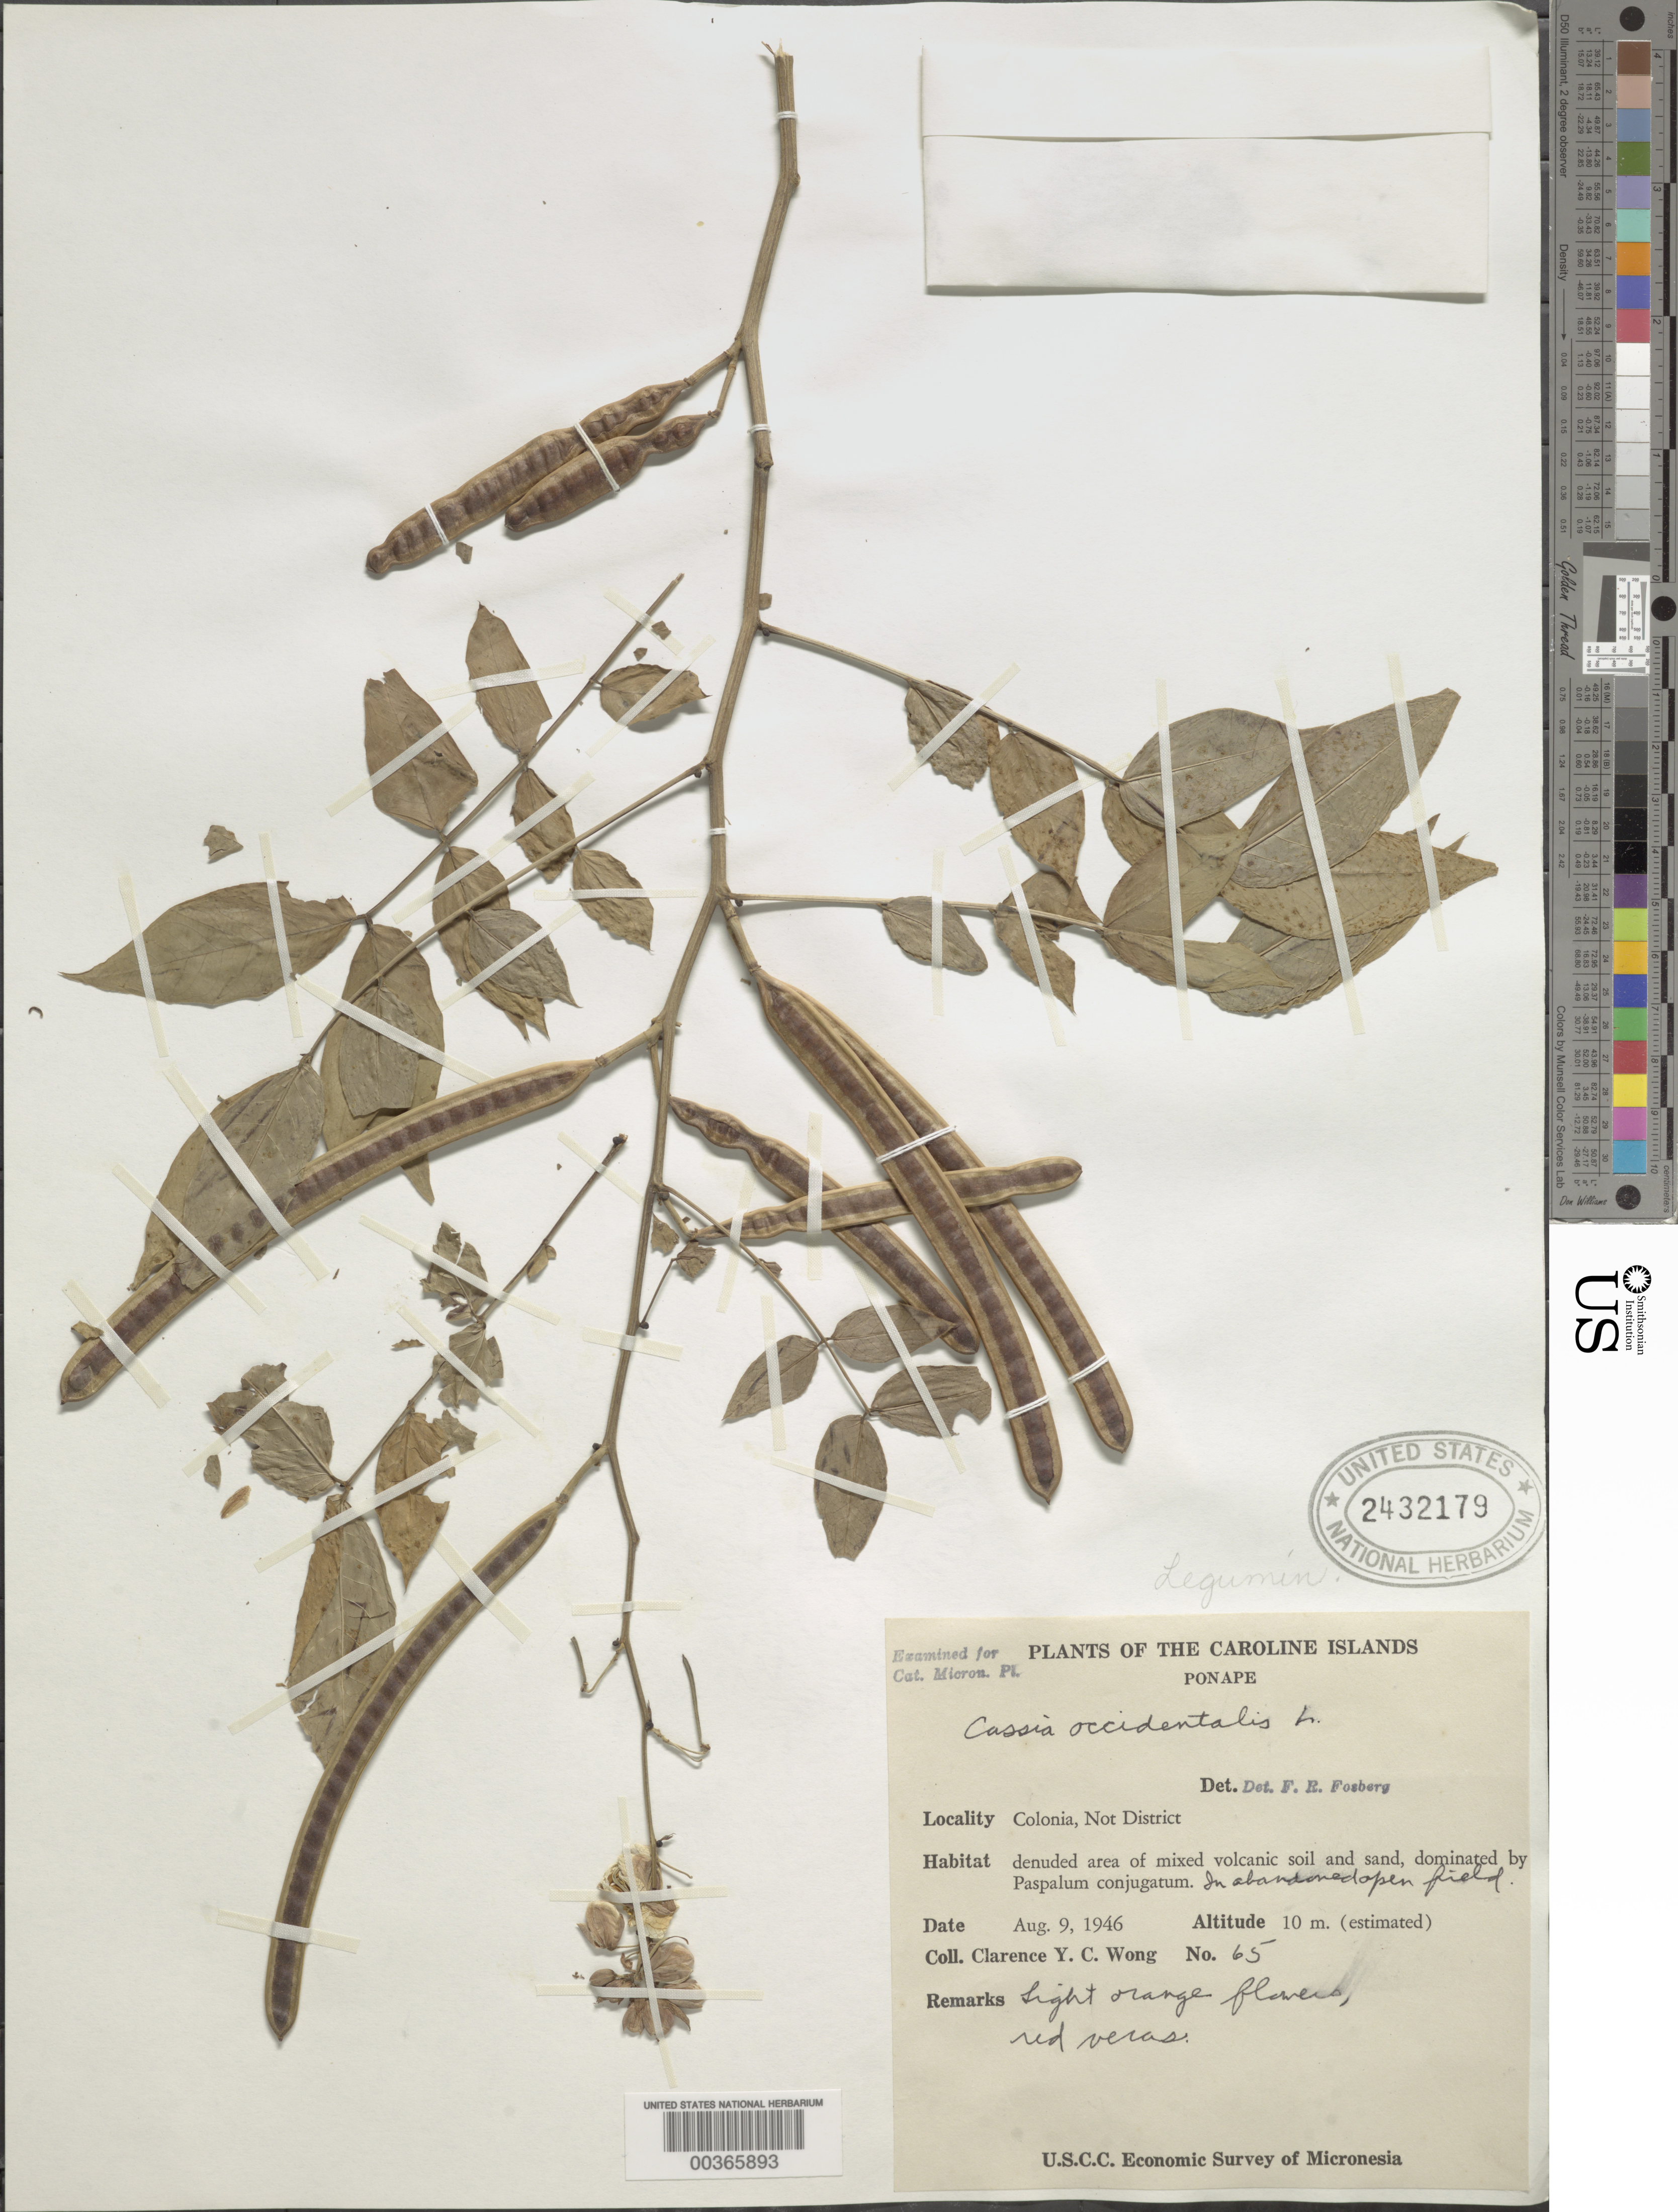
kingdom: Plantae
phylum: Tracheophyta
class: Magnoliopsida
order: Fabales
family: Fabaceae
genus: Senna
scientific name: Senna occidentalis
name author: (L.) Link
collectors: C. Y. C. Wong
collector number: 65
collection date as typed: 09 Aug 1946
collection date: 1946-08-09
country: Micronesia, Federated States of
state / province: Pohnpei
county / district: Nett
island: Pohnpei [Ponape]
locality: Colonia, not district. [= nett district]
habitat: Abandoned open field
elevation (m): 10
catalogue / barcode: US 2432179